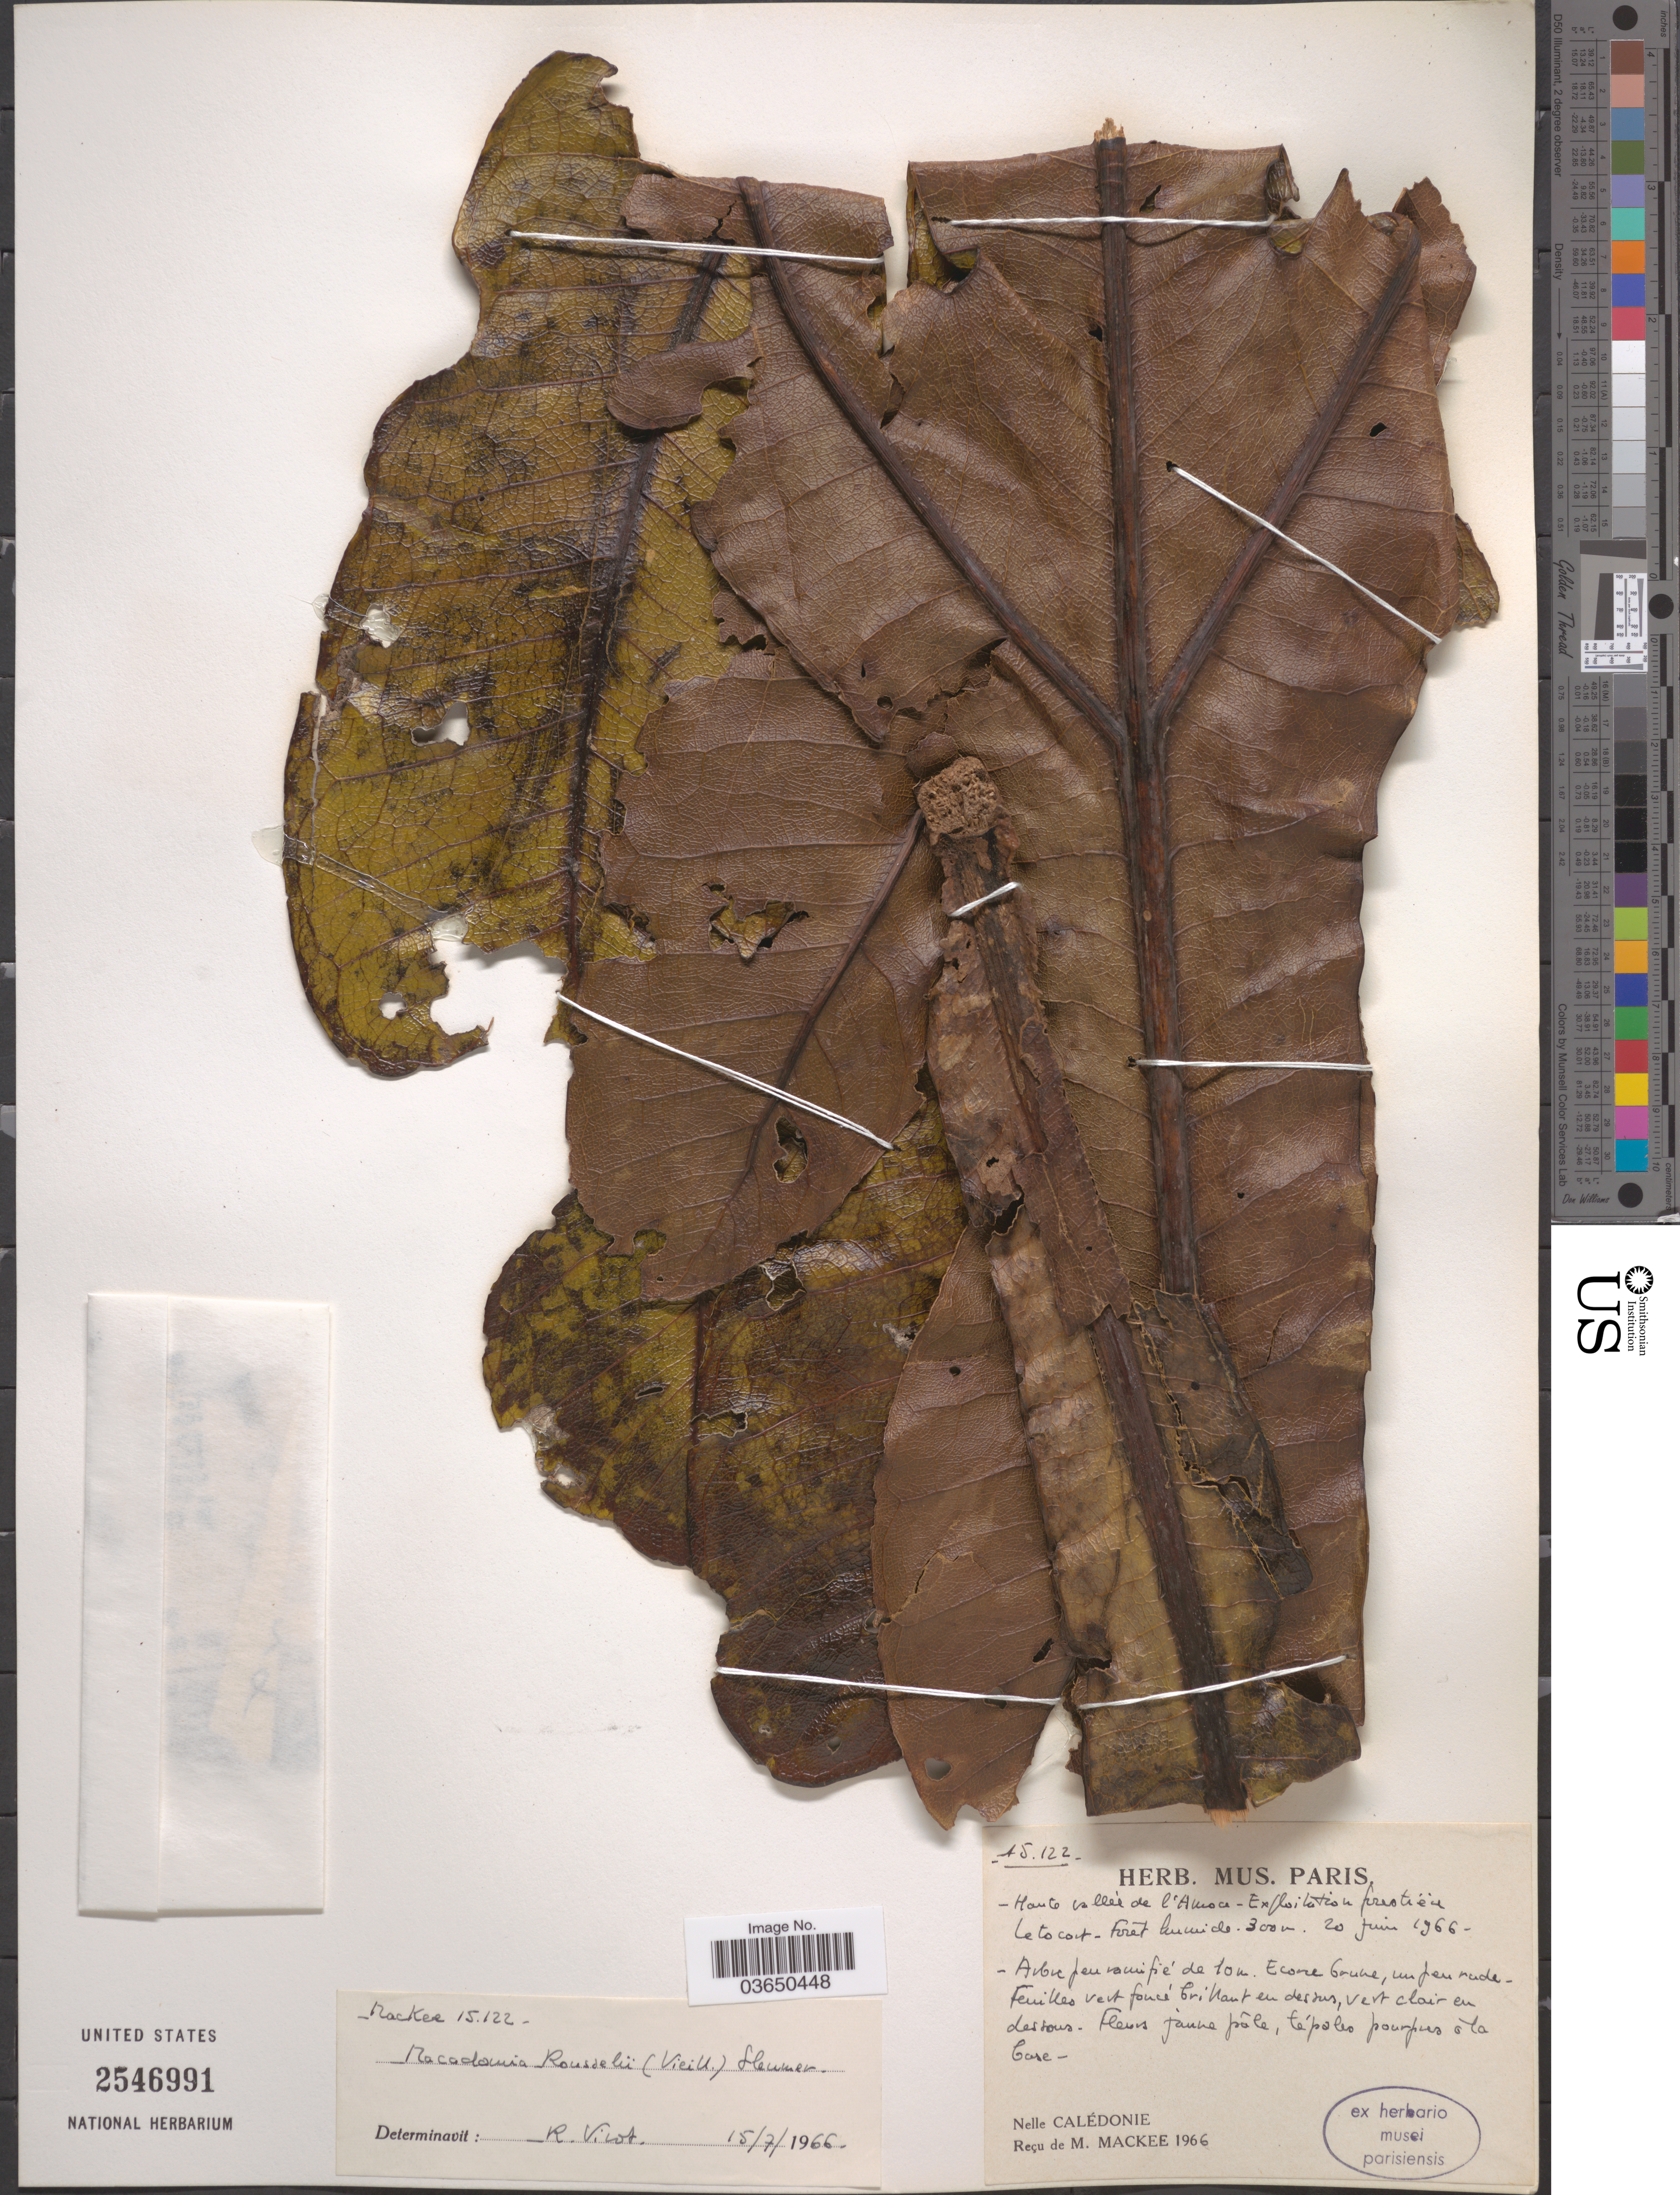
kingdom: Plantae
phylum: Tracheophyta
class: Magnoliopsida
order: Proteales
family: Proteaceae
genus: Macadamia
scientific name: Macadamia rousselii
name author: (Vieill.) Sleumer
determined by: Strong, Mark T., (BOT), Smithsonian Institution - National Museum of Natural History (UNITED STATES)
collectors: M. Mackee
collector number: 15122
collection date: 1966-06-20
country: New Caledonia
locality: Haute vallée de l'Amoa - Exploitation forestière letocart. Nelle Calédonie.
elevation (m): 300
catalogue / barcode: US 2546991